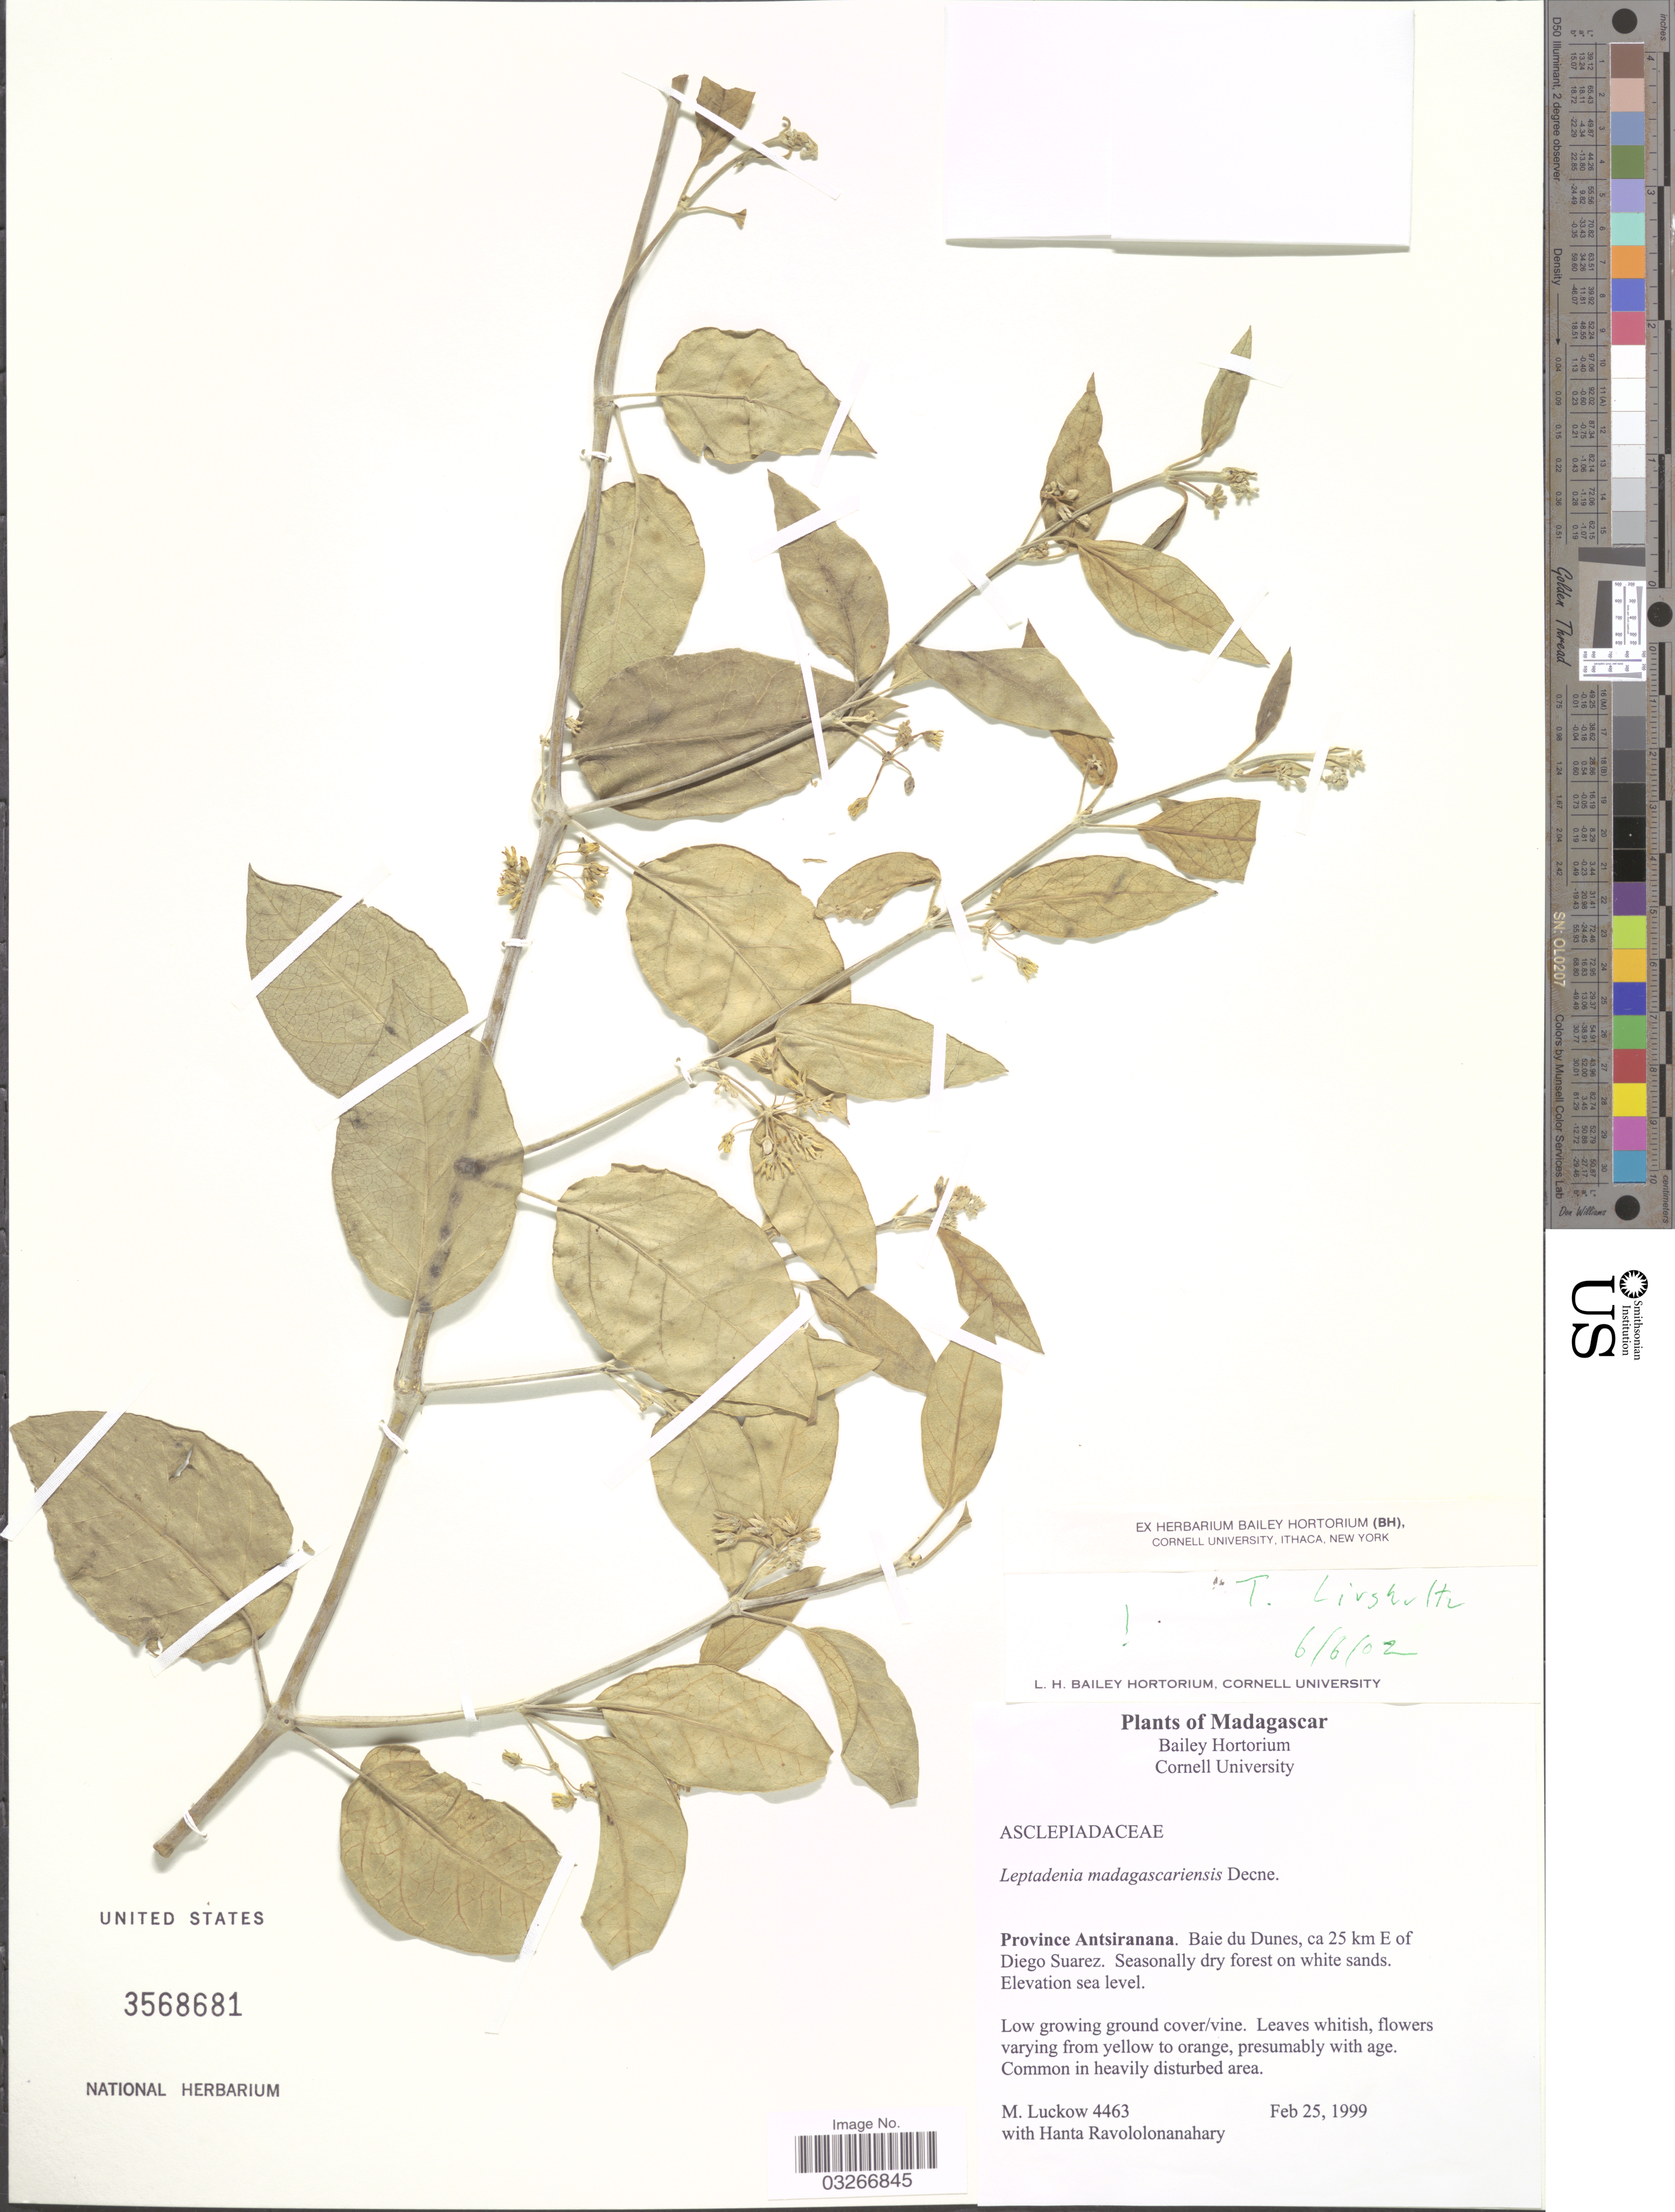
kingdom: Plantae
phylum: Tracheophyta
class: Magnoliopsida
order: Gentianales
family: Apocynaceae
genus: Leptadenia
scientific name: Leptadenia madagascariensis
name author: Decne.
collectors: M. A. Luckow & H. Ravololonanahary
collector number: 4463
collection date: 1999-02-25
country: Madagascar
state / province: Diana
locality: Baie du Dunes, ca 25 km E of Diego Suarez.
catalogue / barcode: US 3568681